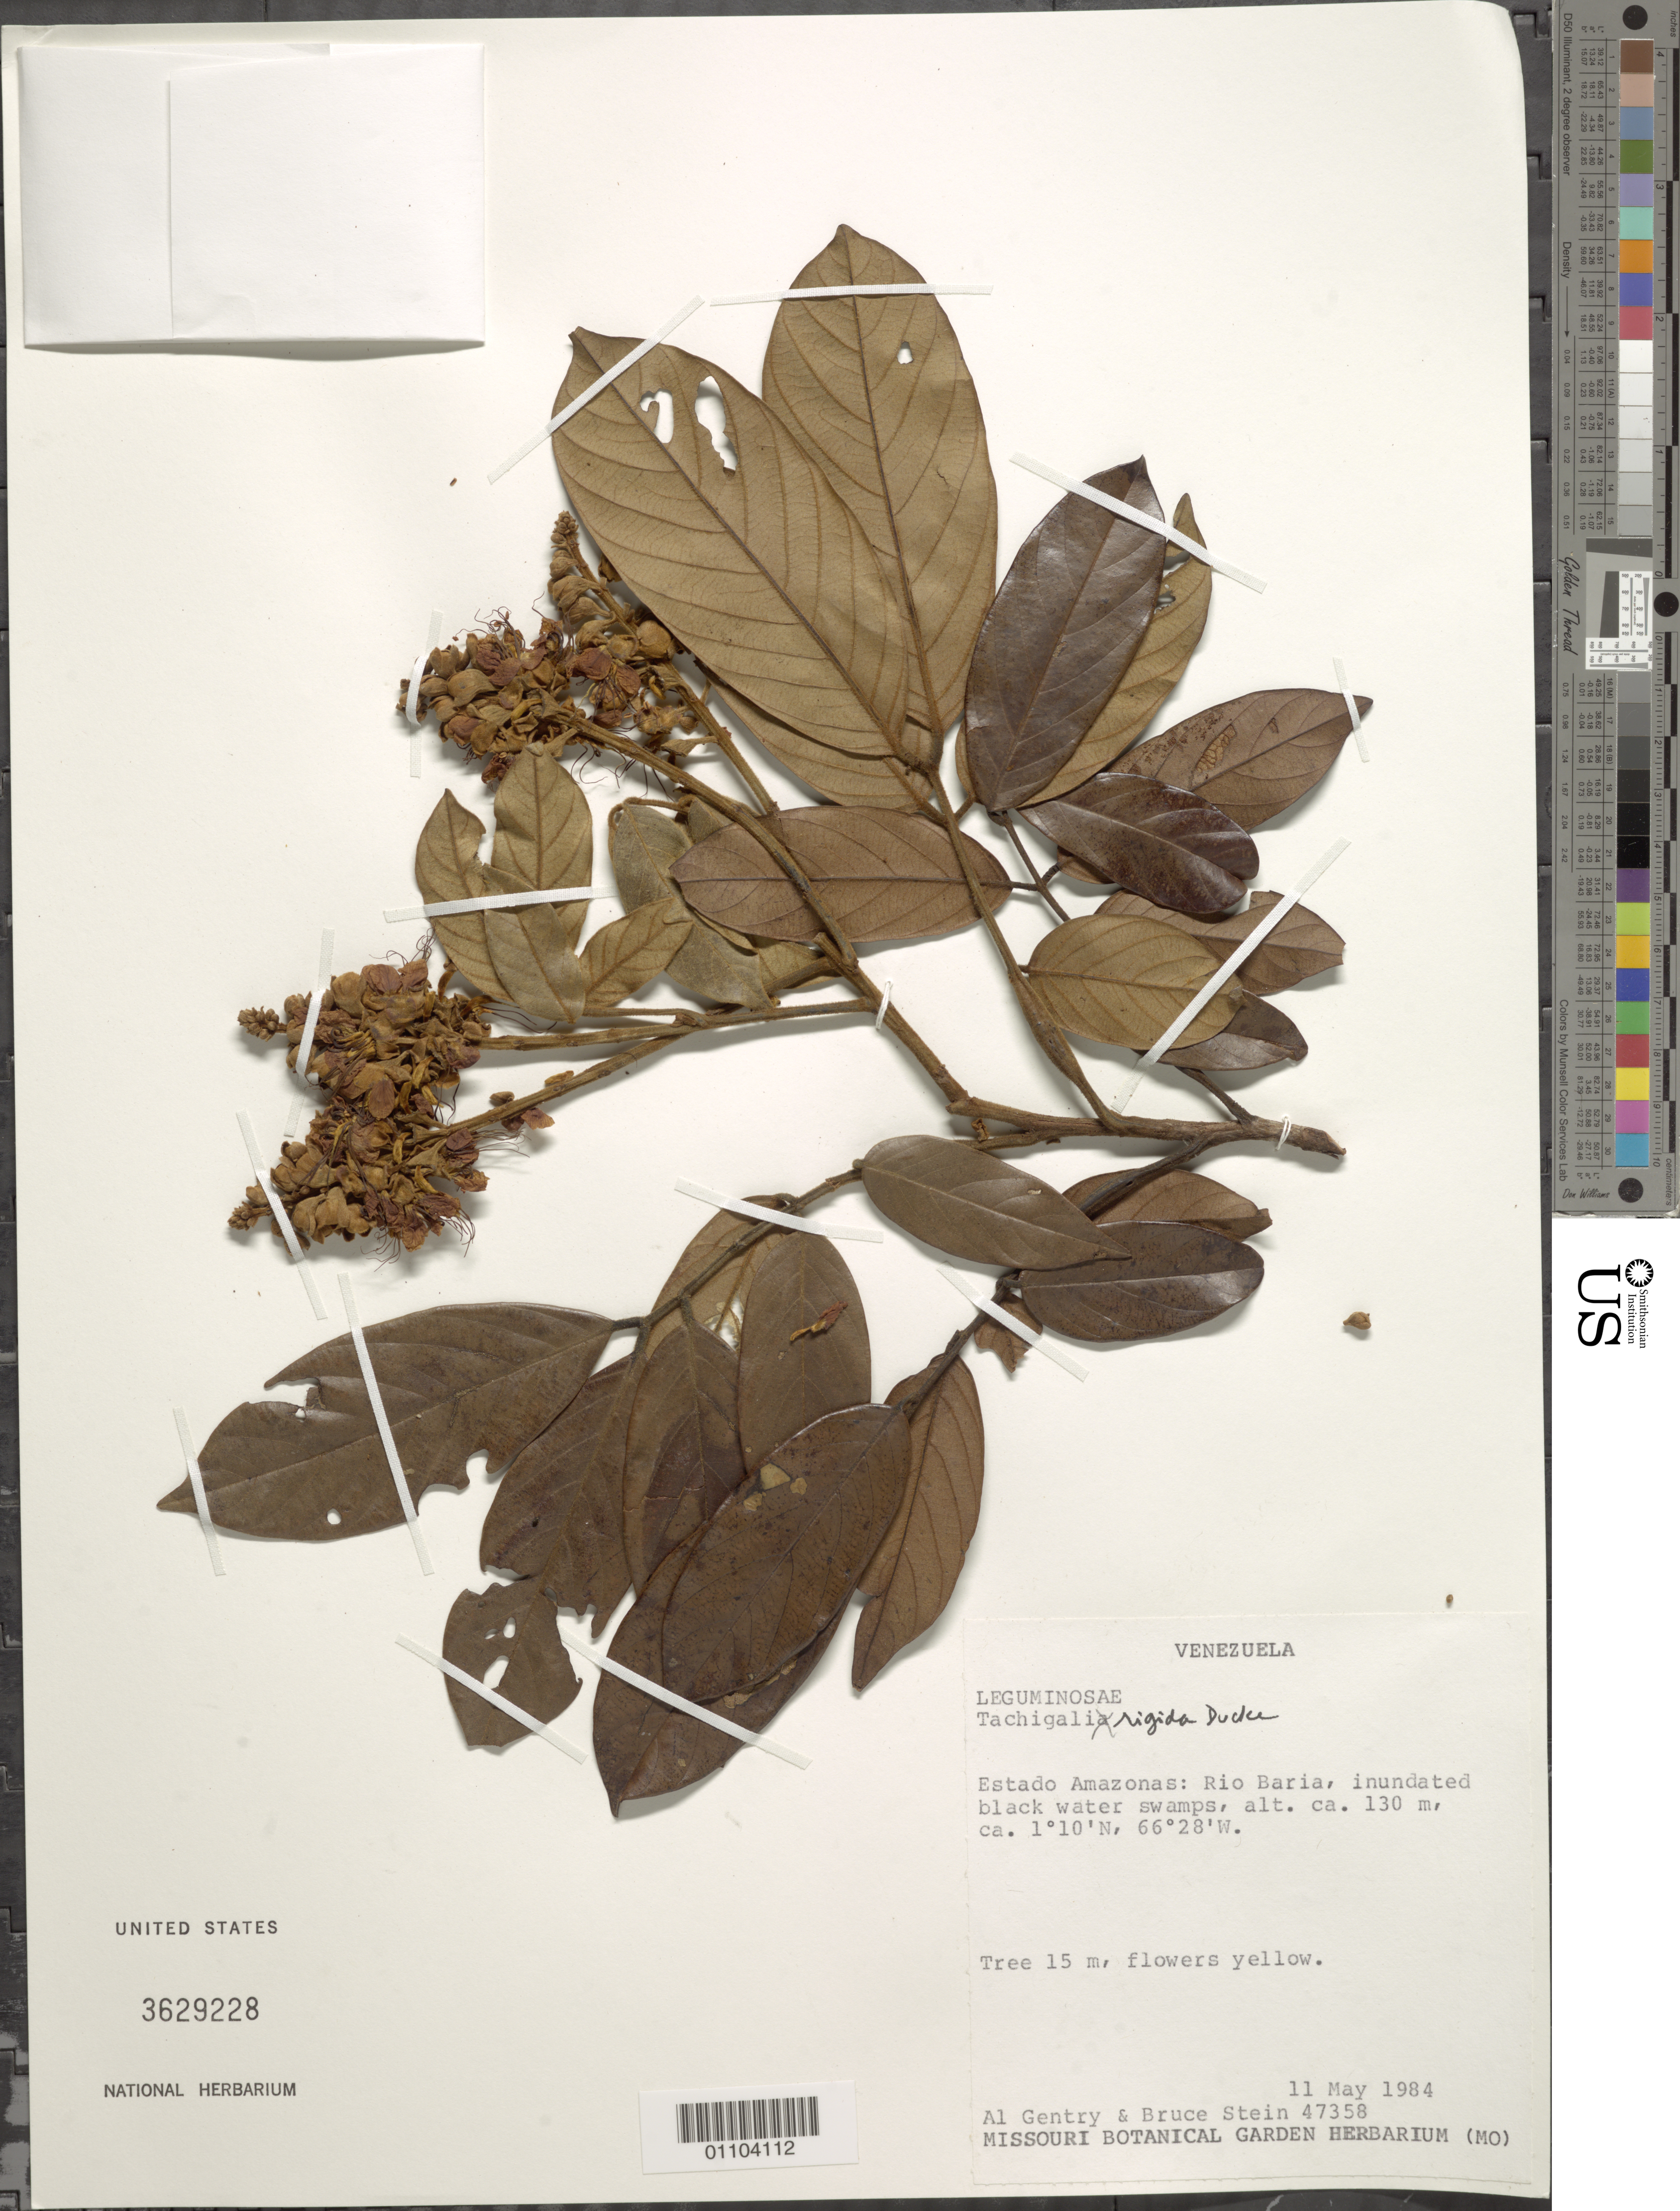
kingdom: Plantae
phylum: Tracheophyta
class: Magnoliopsida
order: Fabales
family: Fabaceae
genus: Tachigali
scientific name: Tachigali rigida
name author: Ducke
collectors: A. H. Gentry & B. A. Stein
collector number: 47358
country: Venezuela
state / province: Amazonas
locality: Rio Baria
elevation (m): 130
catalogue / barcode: US 3629228